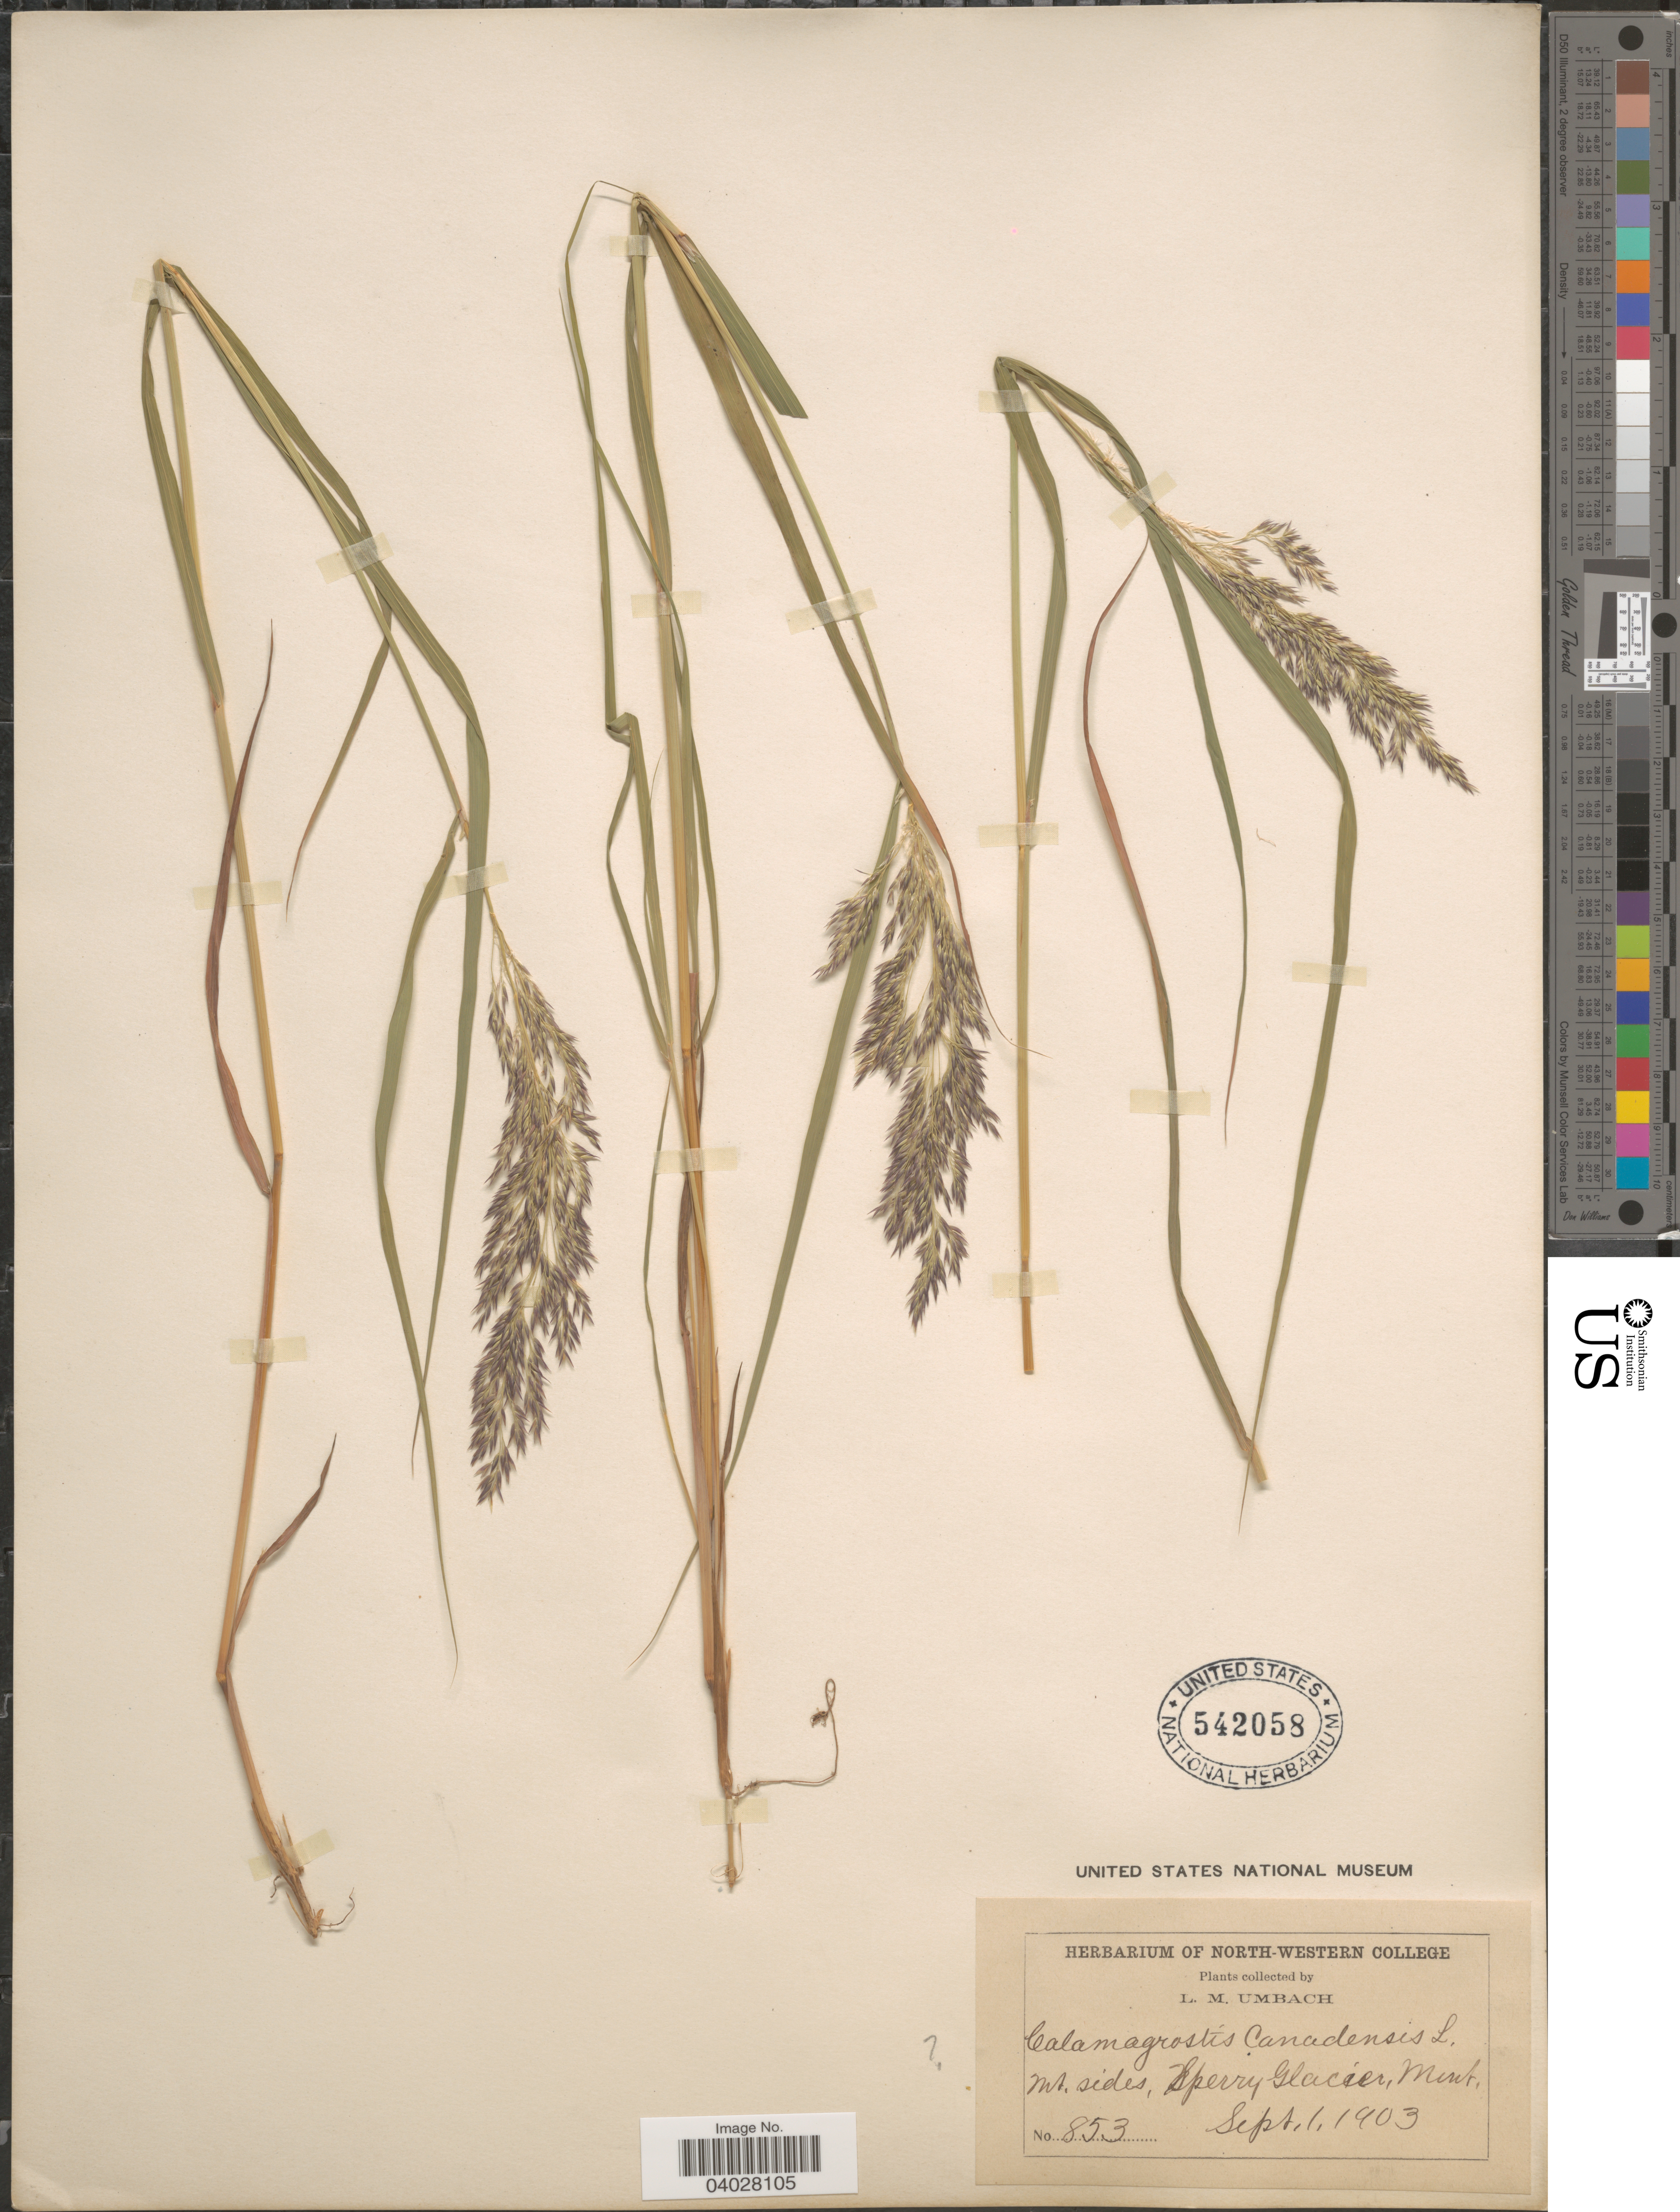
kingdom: Plantae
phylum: Tracheophyta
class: Liliopsida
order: Poales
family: Poaceae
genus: Calamagrostis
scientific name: Calamagrostis canadensis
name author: (Michx.) P. Beauv.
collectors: L. M. Umbach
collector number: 853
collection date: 1903-09-01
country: United States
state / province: Montana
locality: Mt. sides, Sperry Glacier.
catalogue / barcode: US 542058